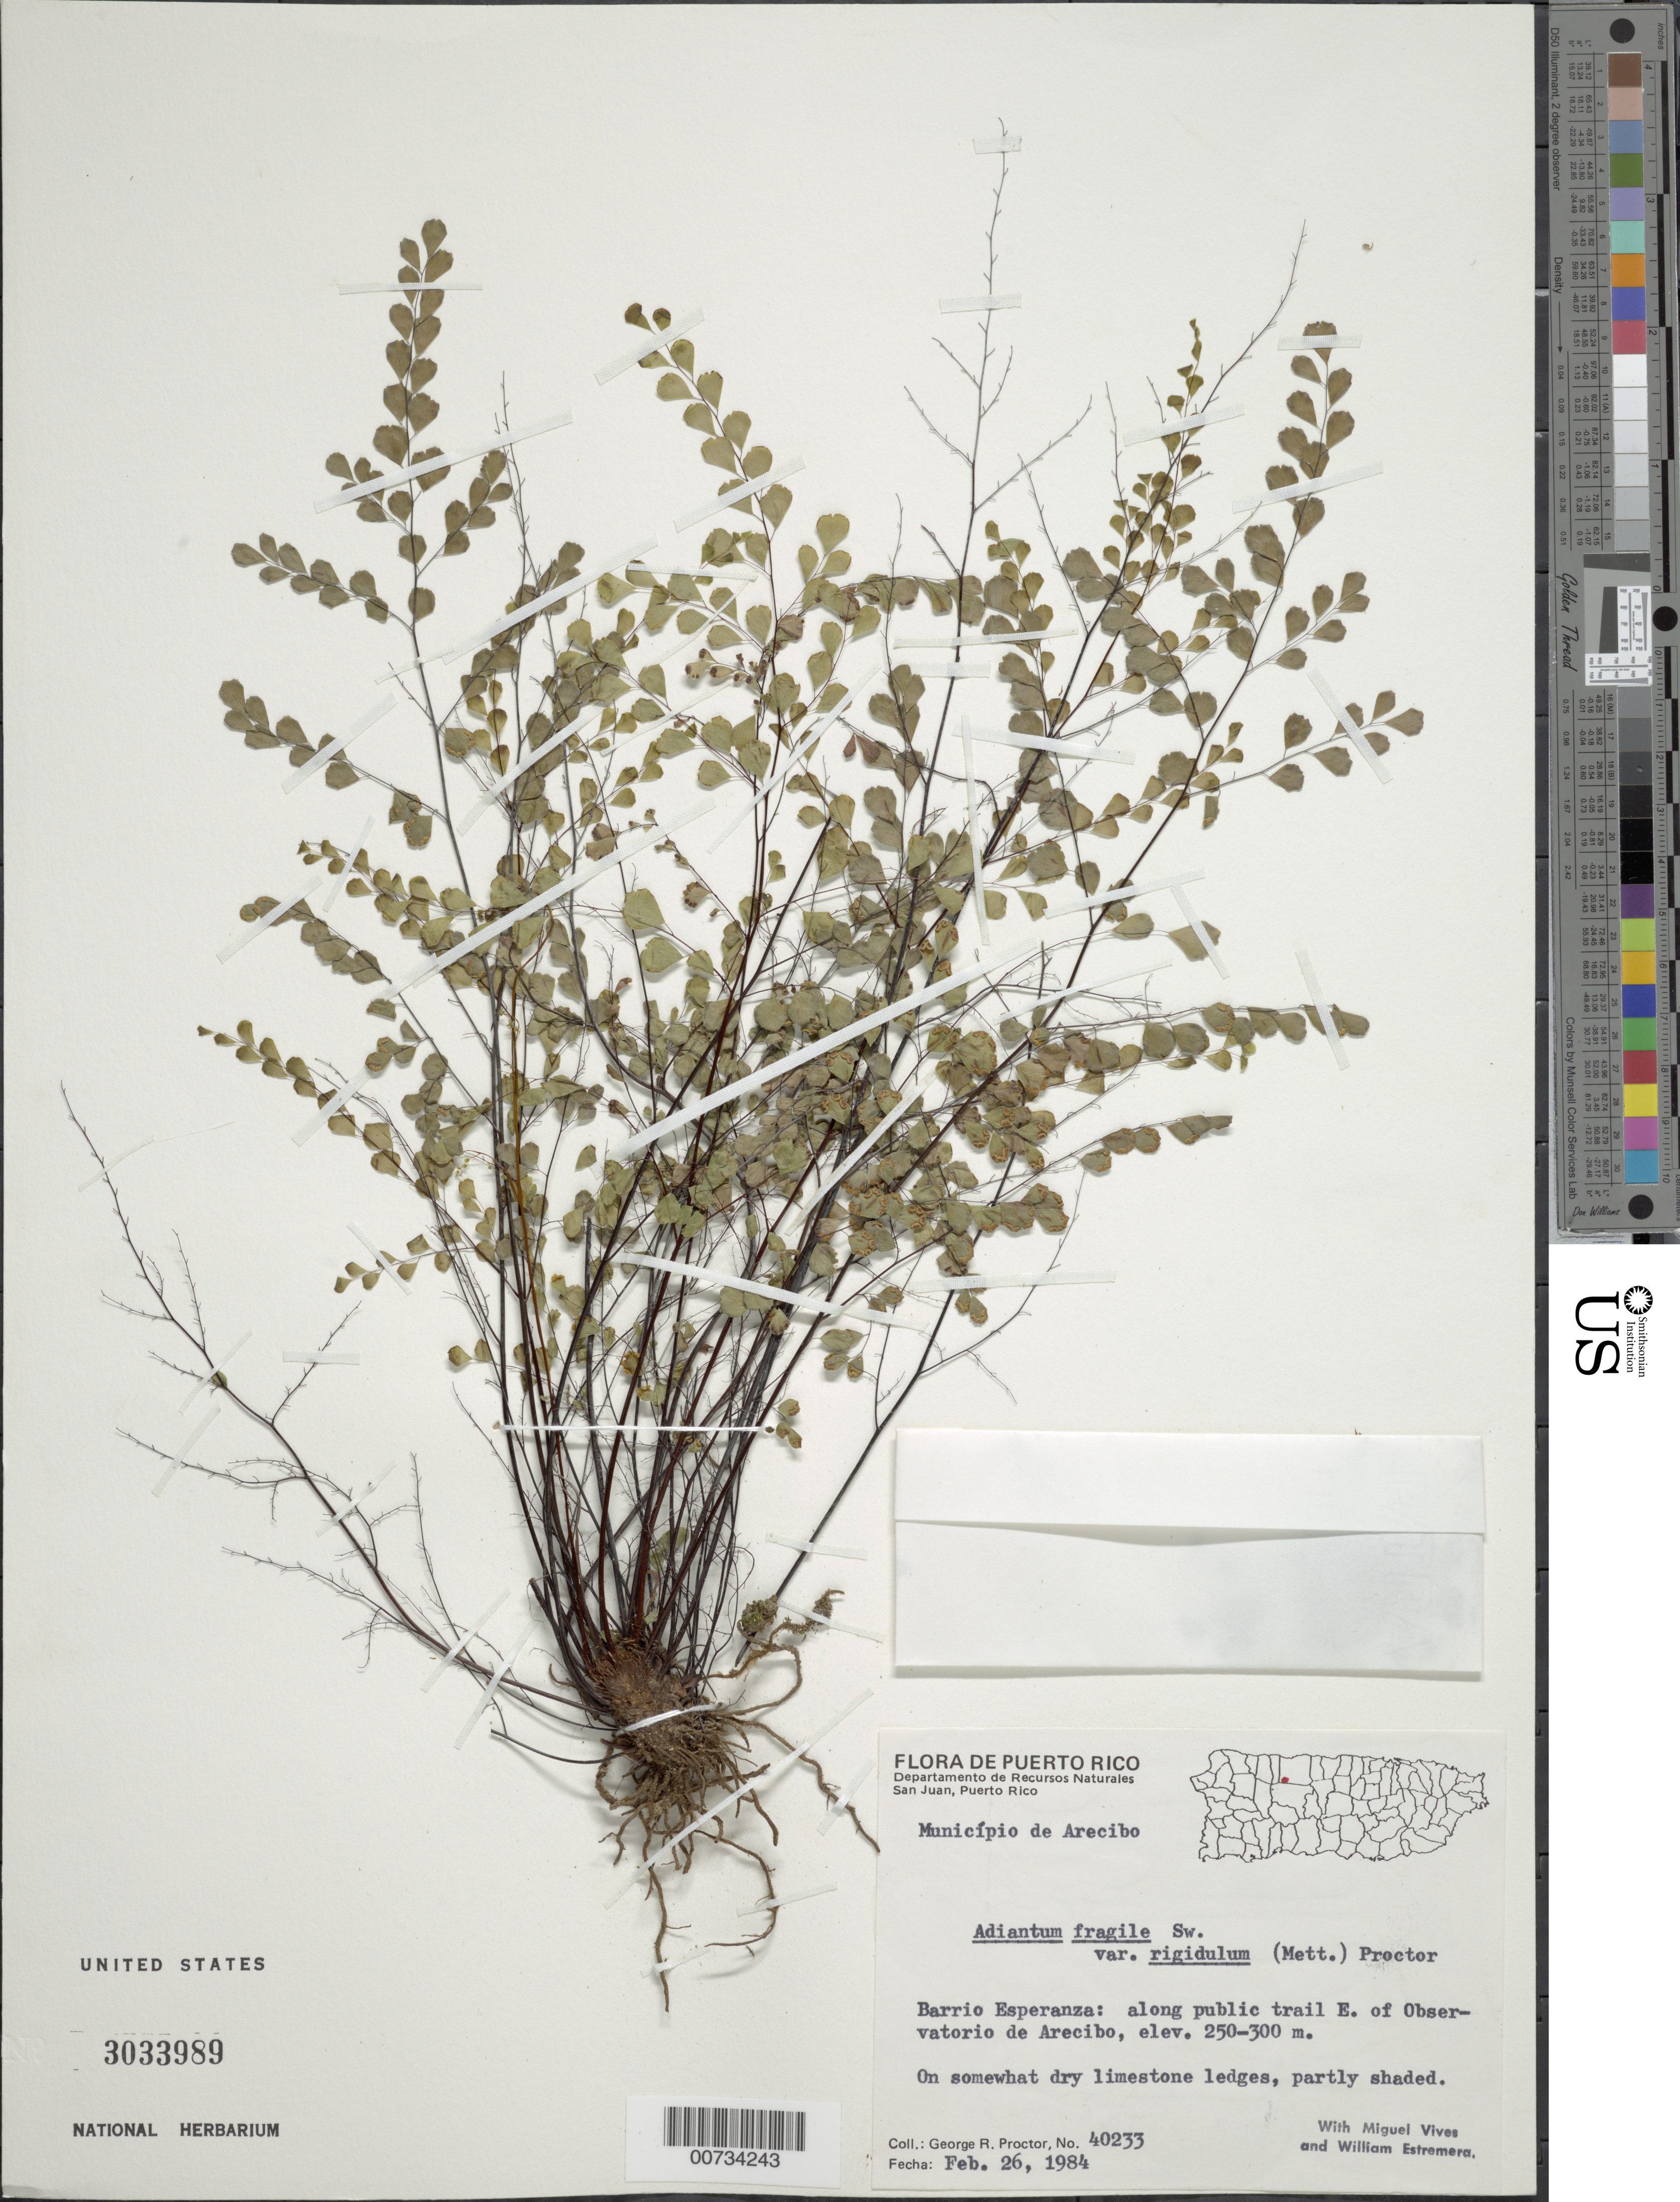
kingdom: Plantae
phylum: Tracheophyta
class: Polypodiopsida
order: Polypodiales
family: Pteridaceae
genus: Adiantum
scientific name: Adiantum fragile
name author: Sw.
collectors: G. R. Proctor, M. Vives & W. Estremera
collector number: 40233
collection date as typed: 26 Feb 1984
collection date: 1984-02-26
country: Puerto Rico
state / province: Arecibo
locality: Barrio Esperanza: along public trail E of Observatorio de Arecibo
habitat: On somewhat dry limestone ledges, partly shaded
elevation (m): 250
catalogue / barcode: US 3033989